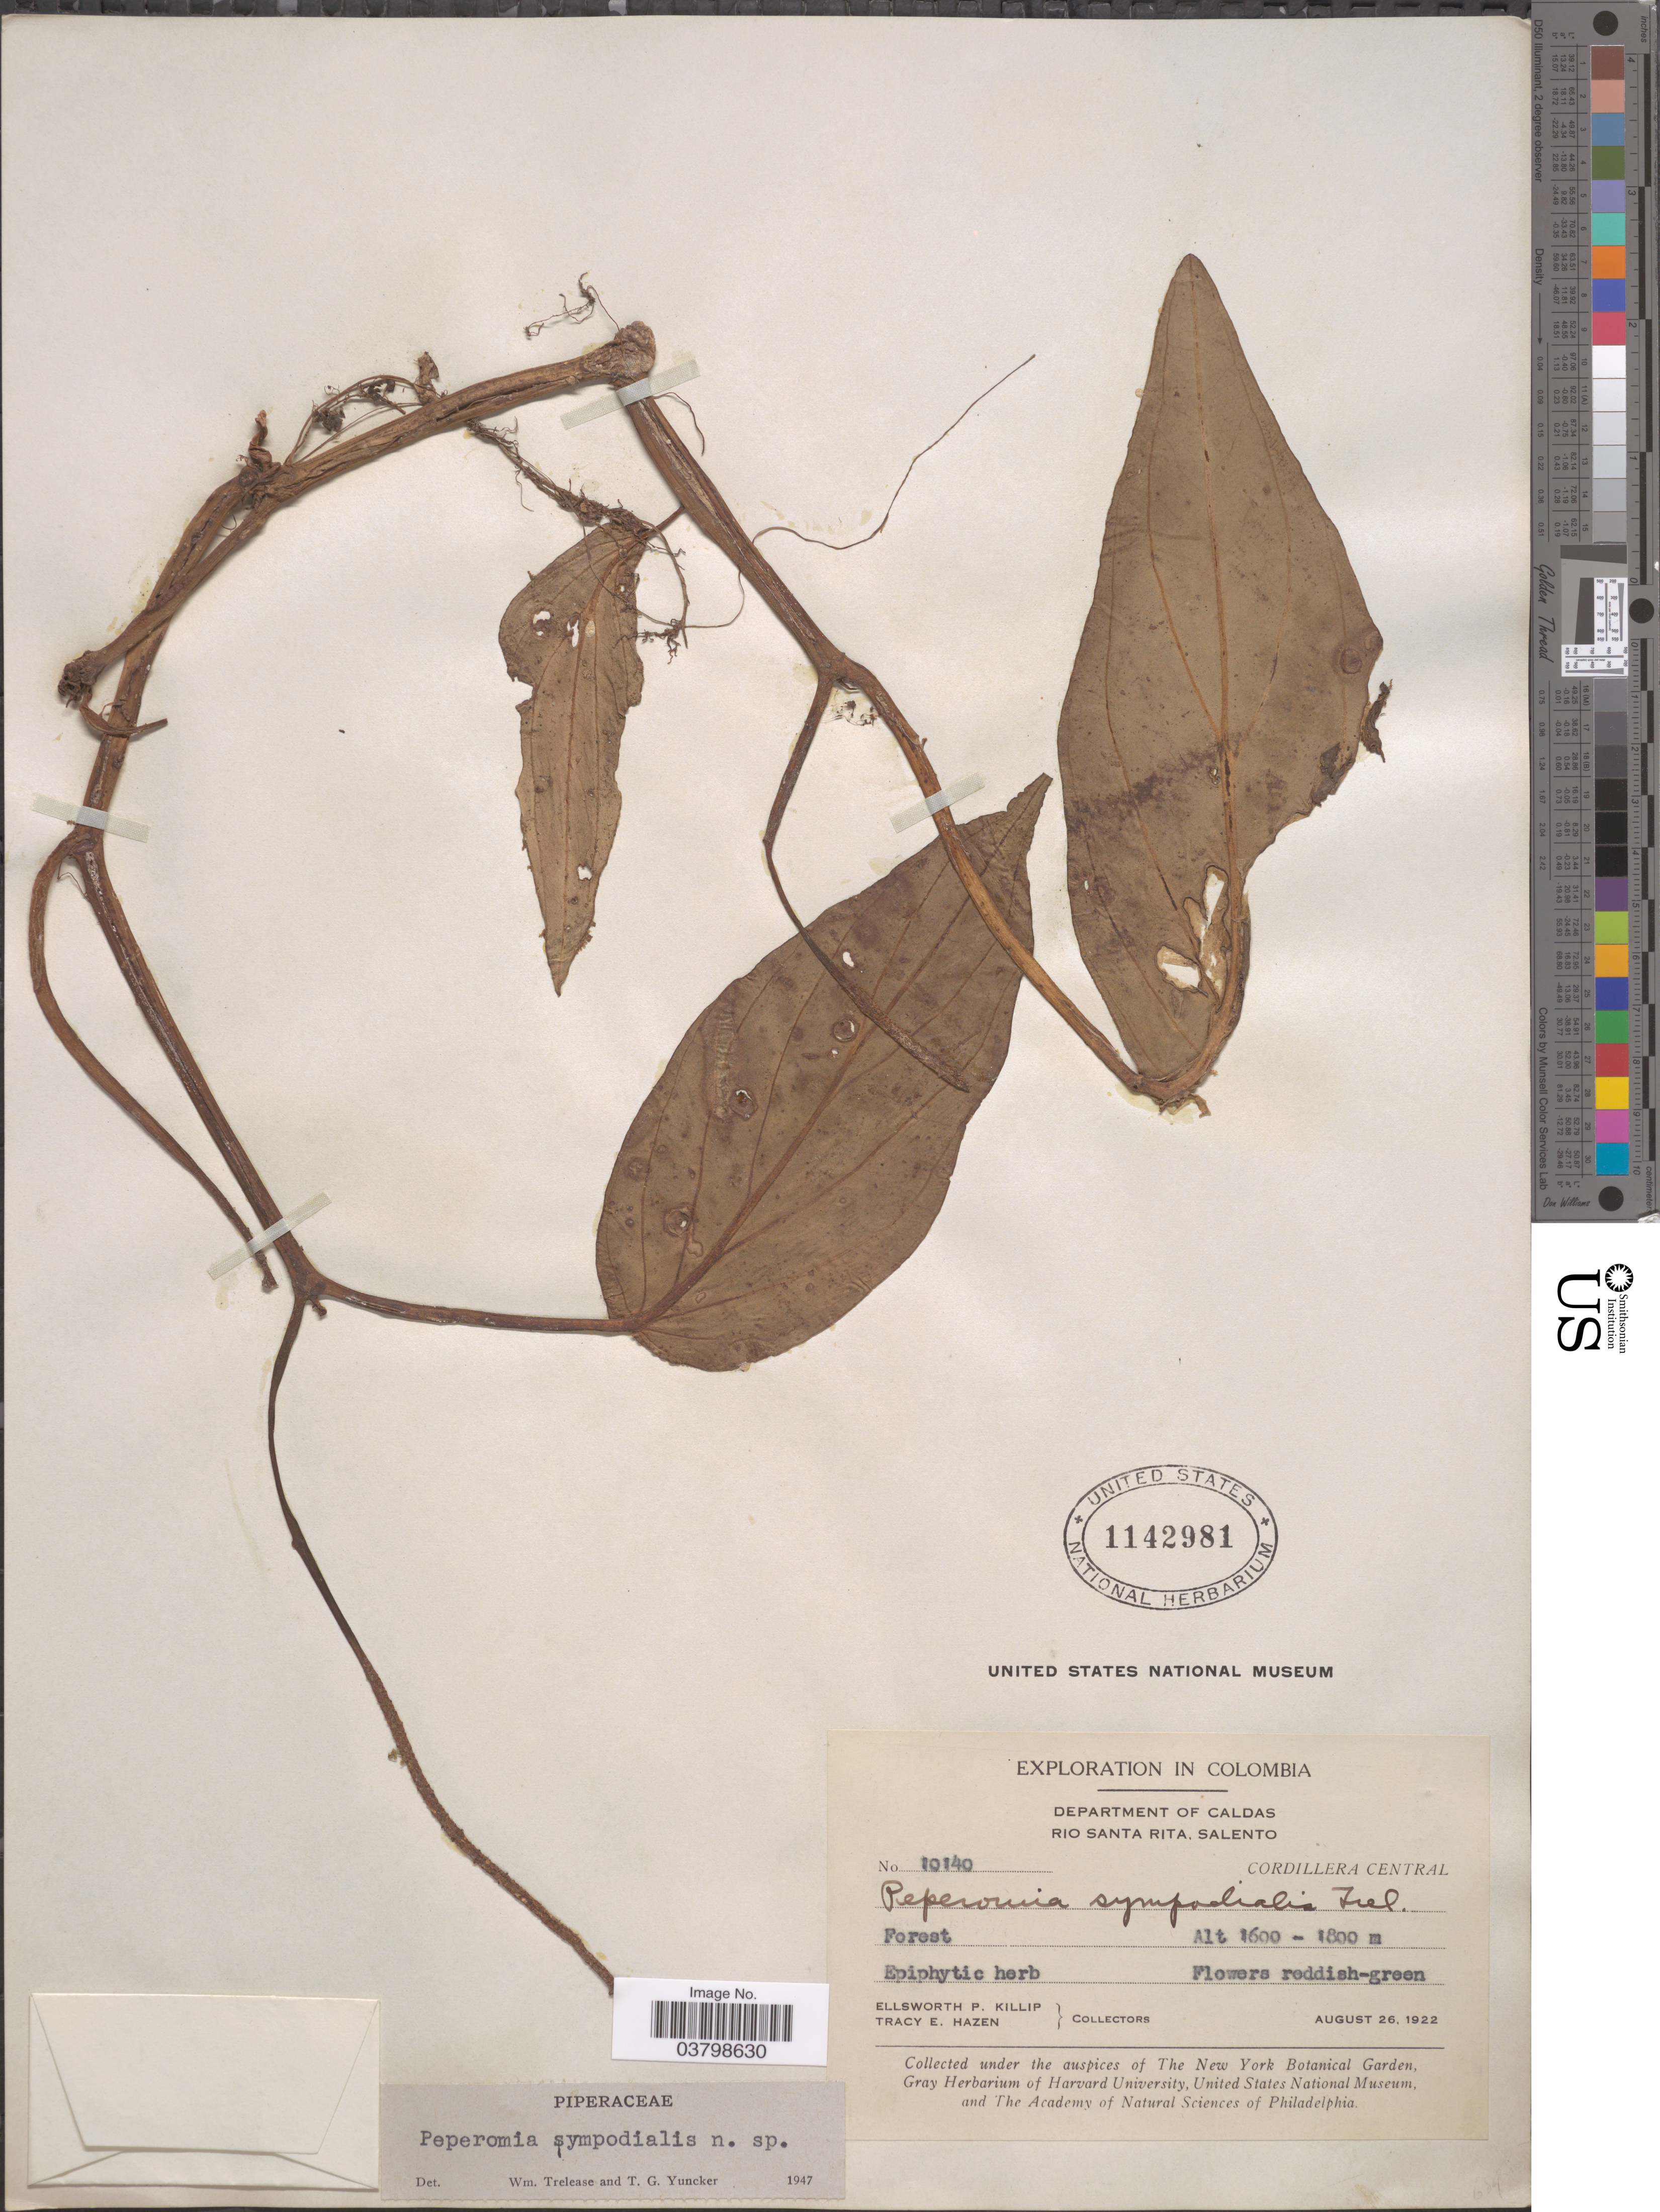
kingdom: Plantae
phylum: Tracheophyta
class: Magnoliopsida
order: Piperales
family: Piperaceae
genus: Peperomia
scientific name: Peperomia sympodialis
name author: Trel. & Yunck.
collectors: E. P. Killip & T. E. Hazen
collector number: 10140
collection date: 1922-08-26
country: Colombia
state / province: Caldas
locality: Department of Caldas. Rio Santa Rita, Salento. Cordillera Central.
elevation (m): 1600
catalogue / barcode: US 1142981